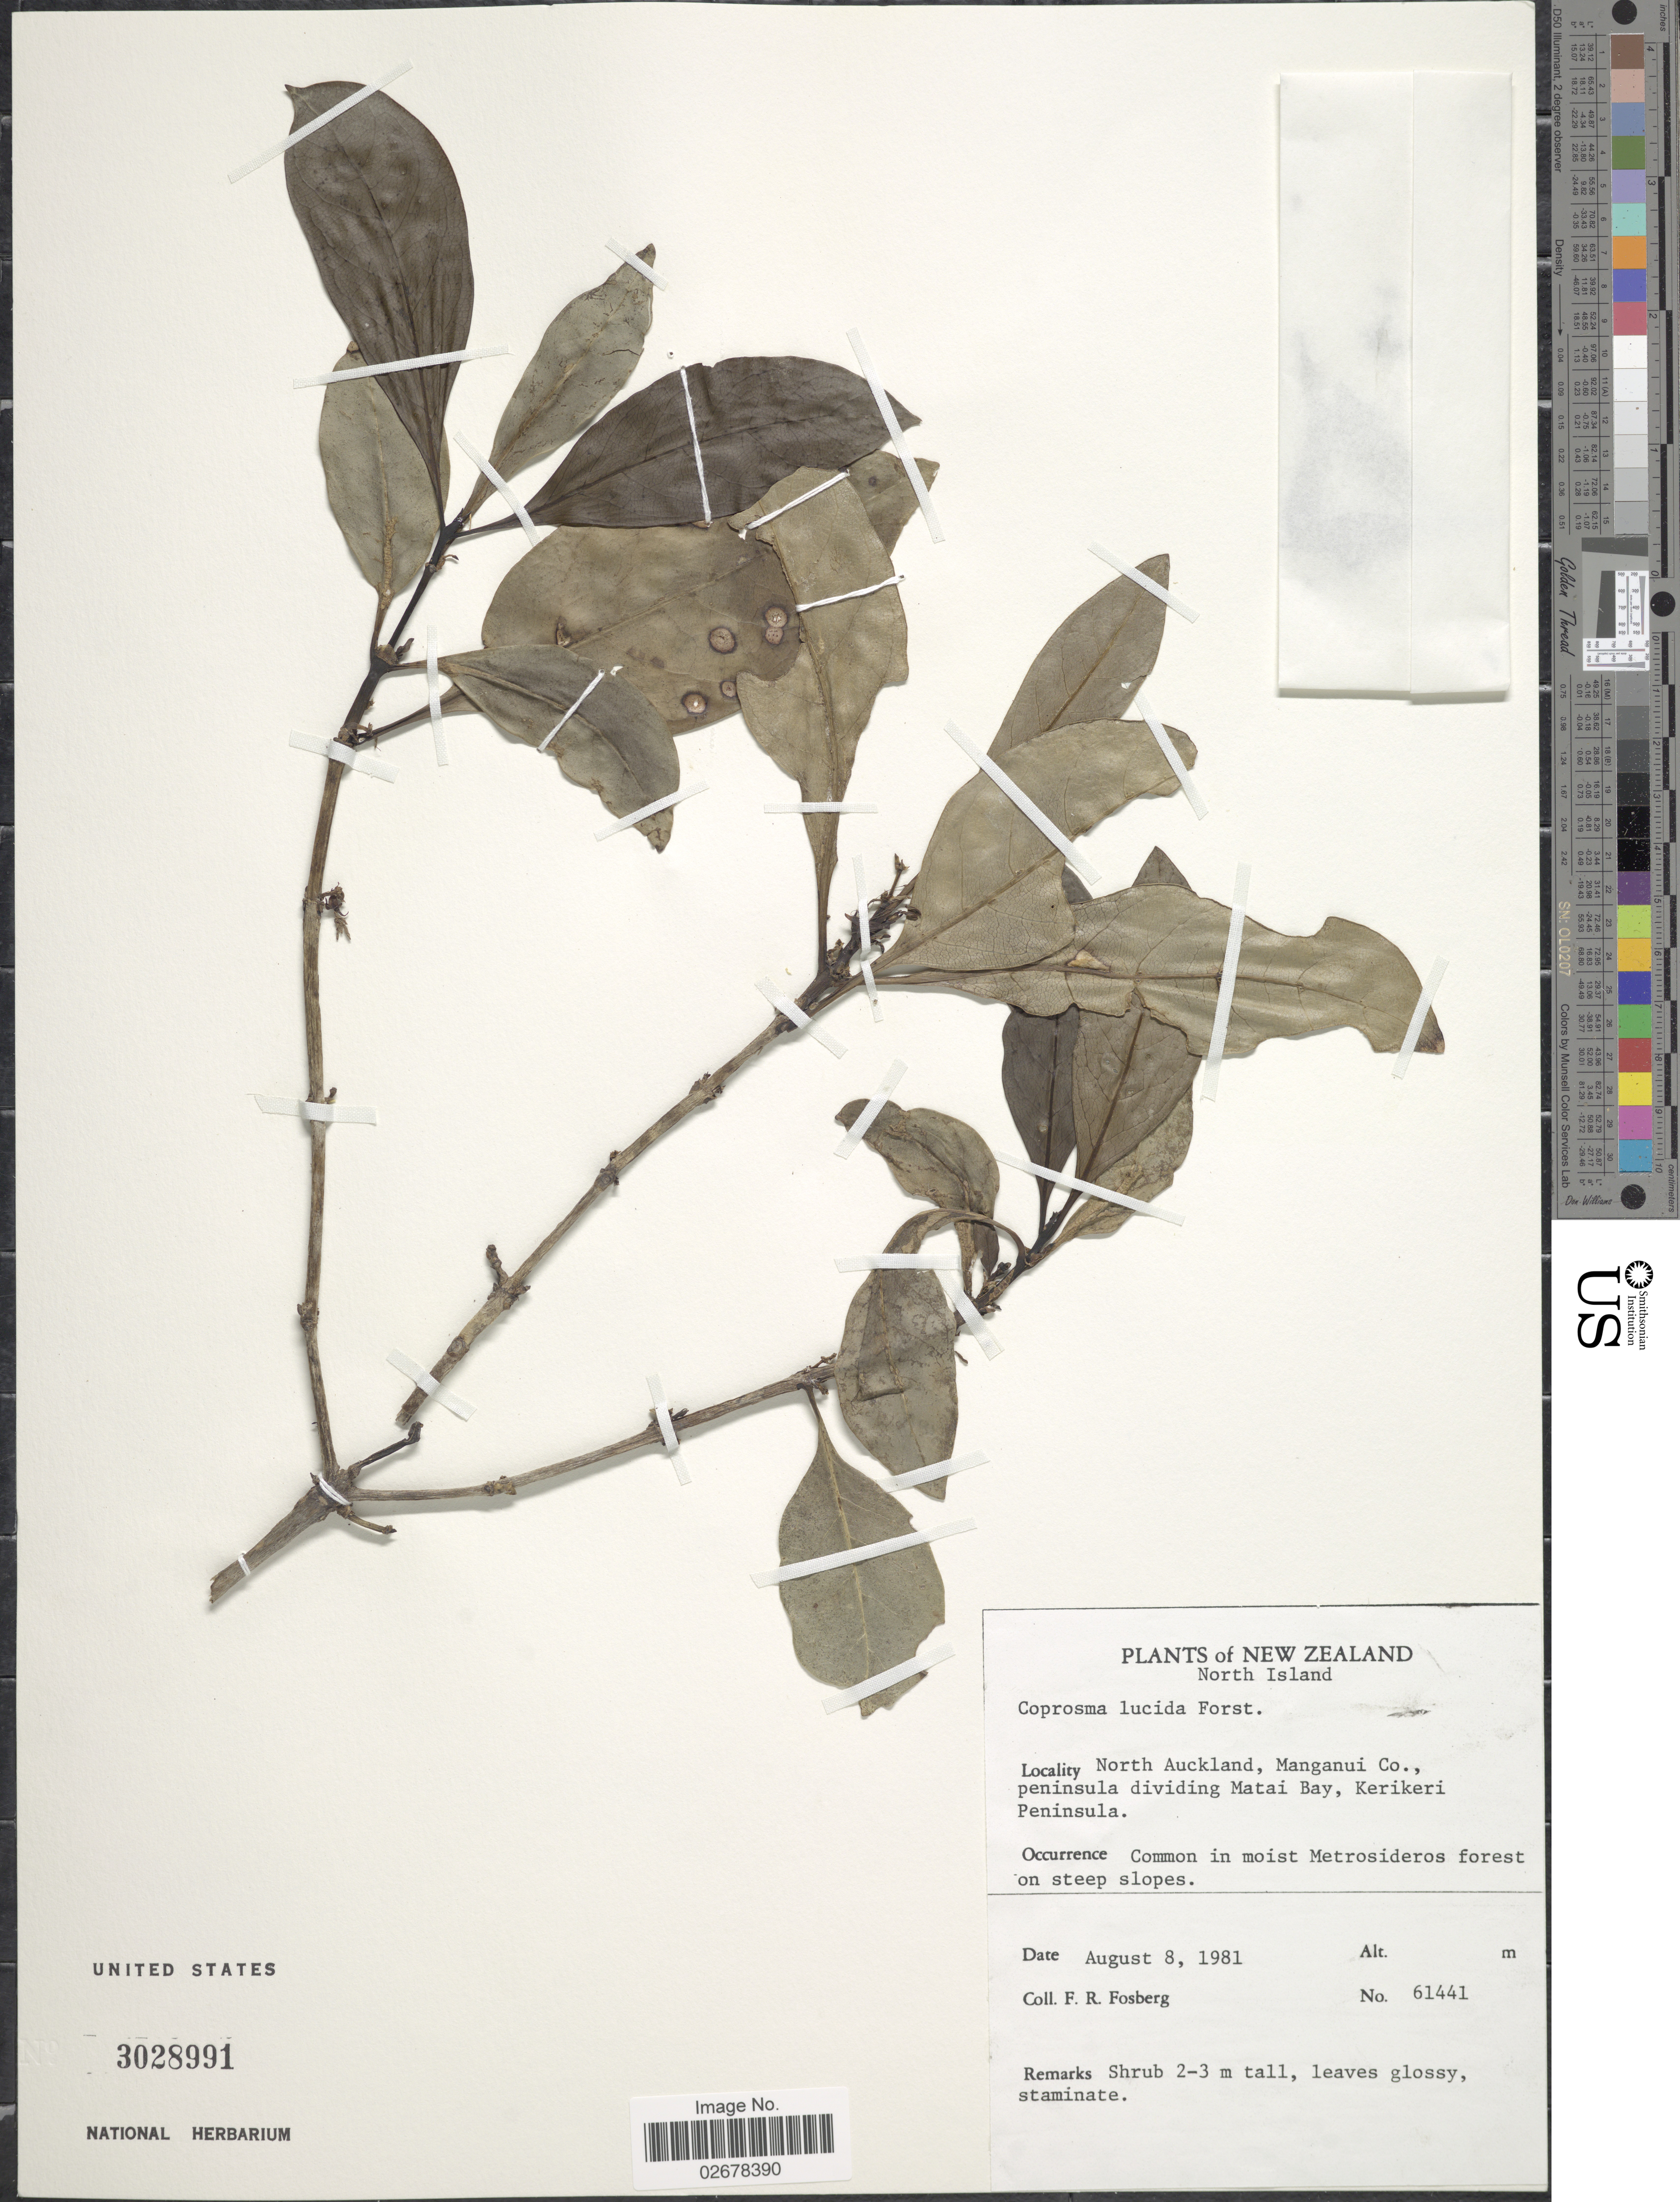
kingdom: Plantae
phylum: Tracheophyta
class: Magnoliopsida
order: Gentianales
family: Rubiaceae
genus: Coprosma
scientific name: Coprosma lucida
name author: J.R. Forst. & G. Forst.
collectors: F. R. Fosberg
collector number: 61441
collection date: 1981-08-08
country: New Zealand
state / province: Auckland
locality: North Island, North Auckland, Manganui Co., peninsula dividing Matai Bay, Kerikeri Peninsula, common on steep slopes.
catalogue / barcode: US 3028991